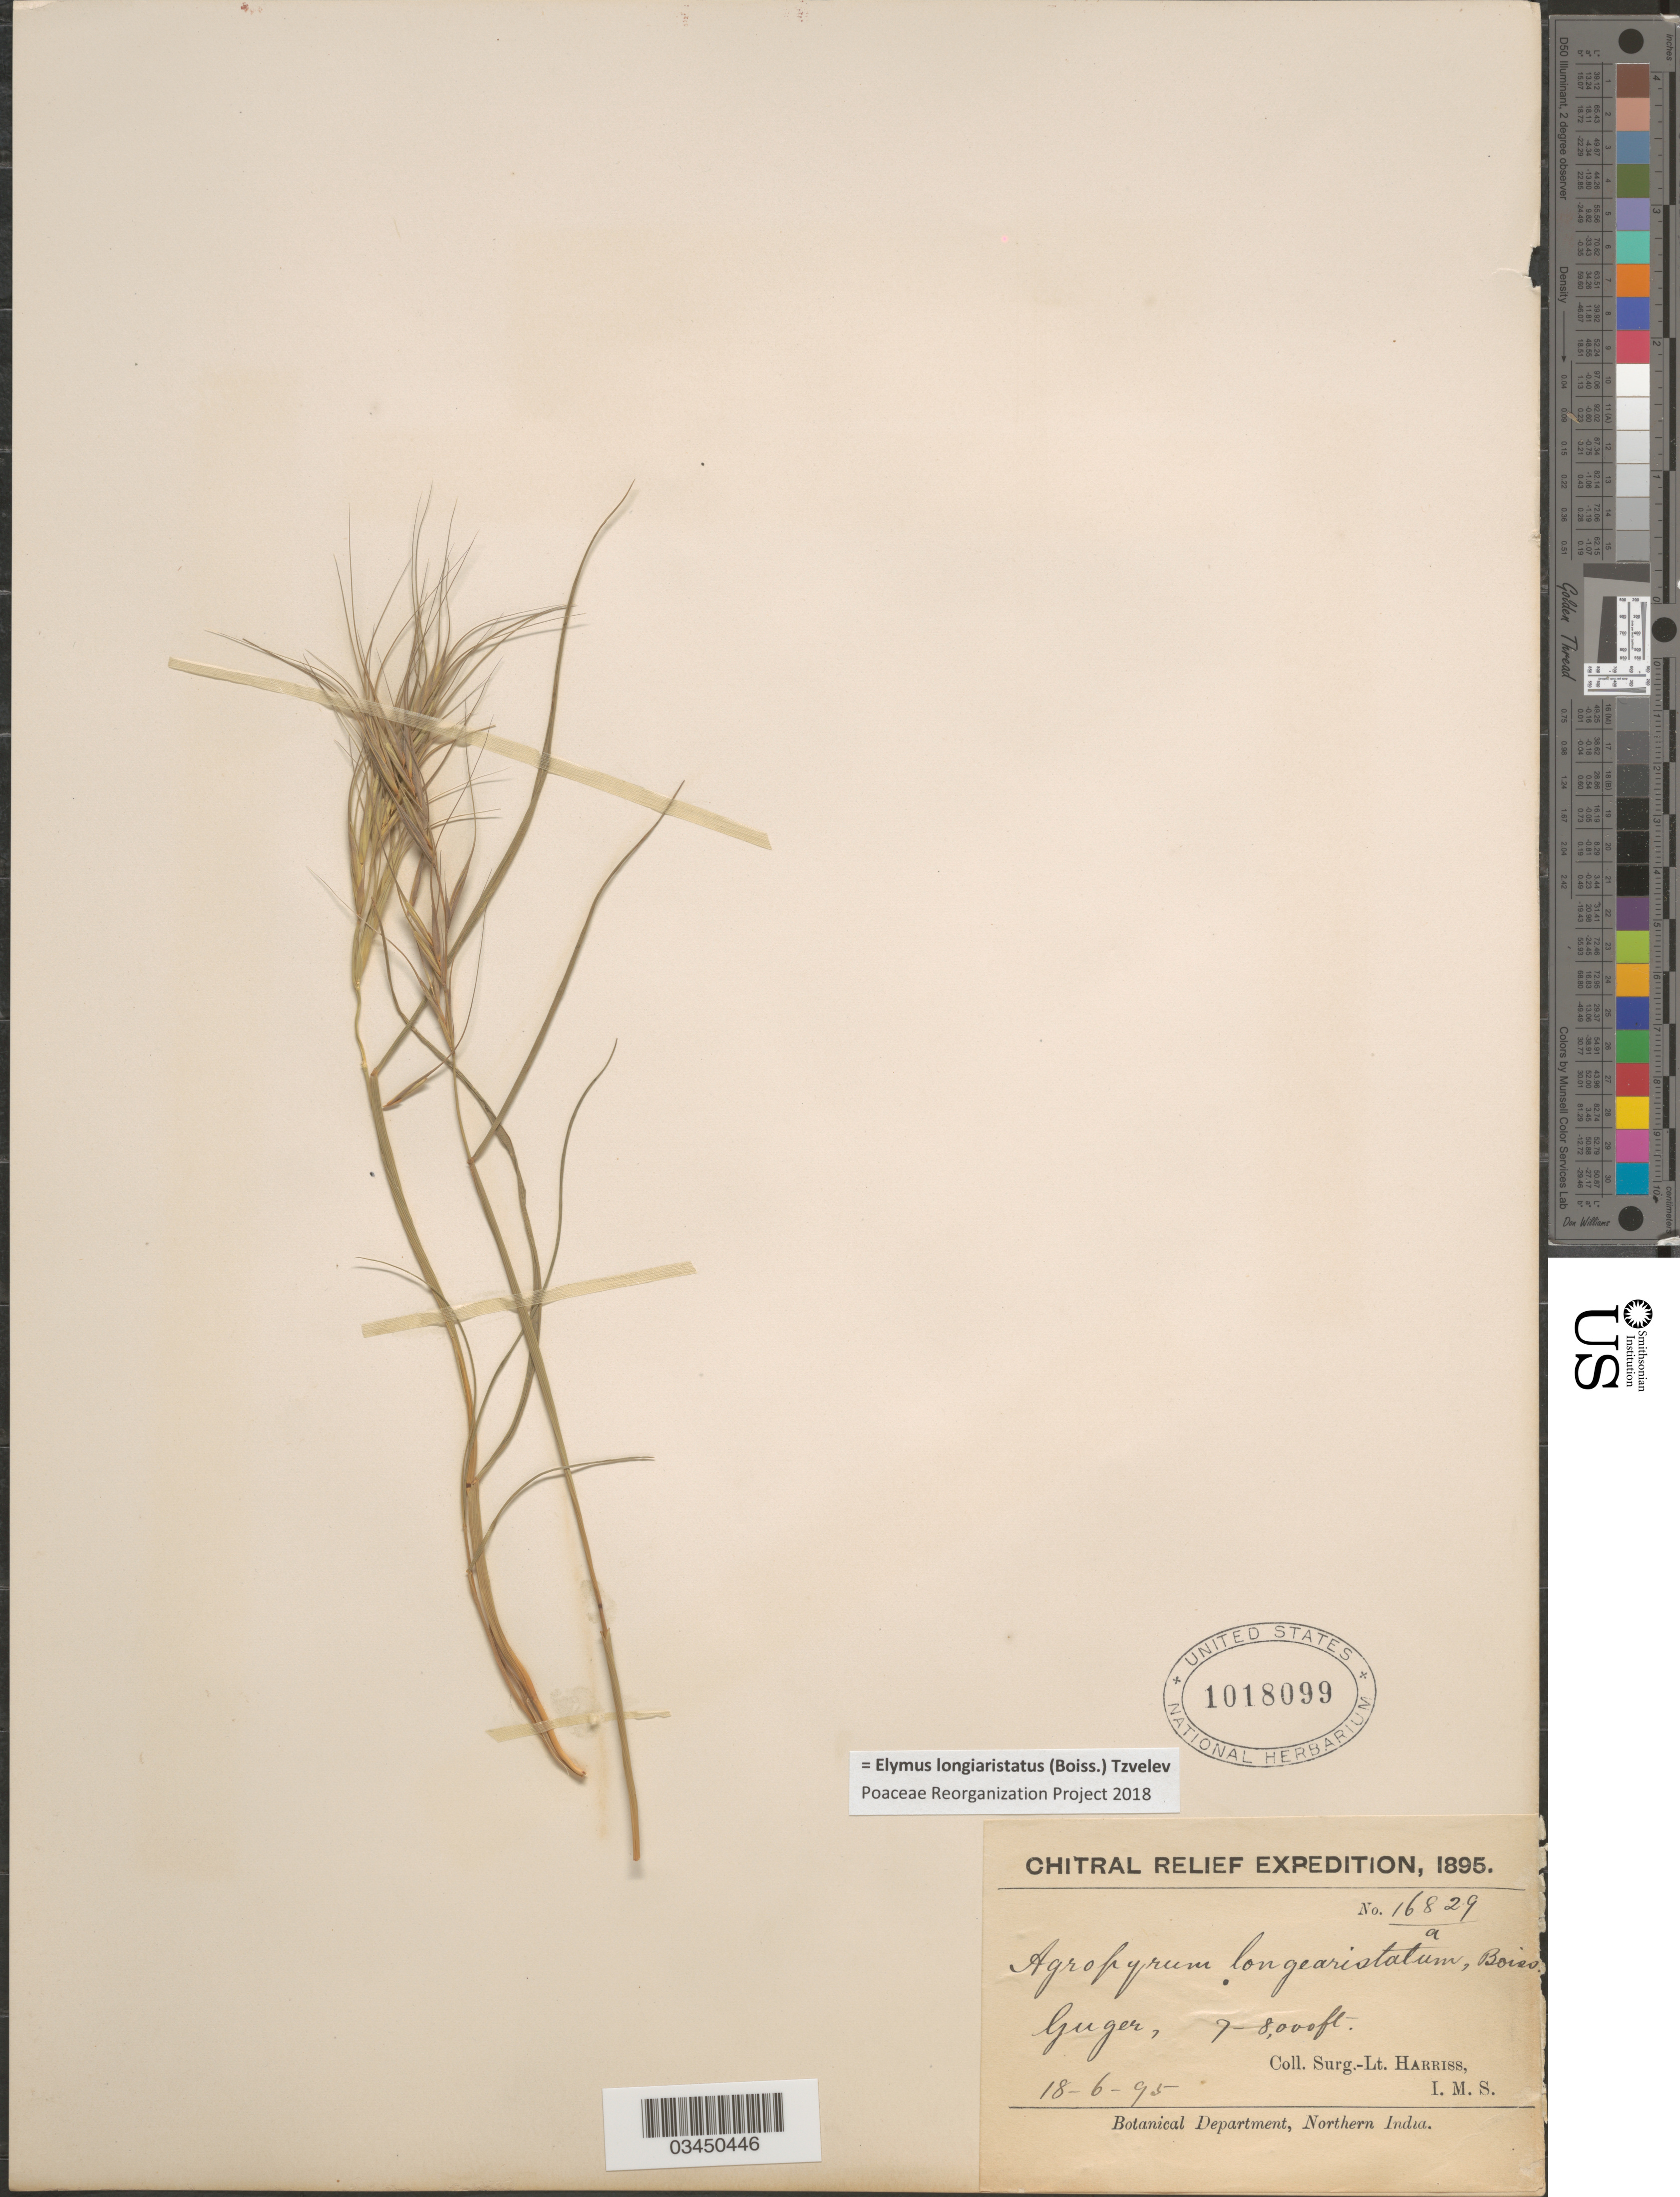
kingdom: Plantae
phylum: Tracheophyta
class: Liliopsida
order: Poales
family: Poaceae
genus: Elymus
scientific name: Elymus longiaristatus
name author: (Boiss.) Tzvelev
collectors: S. A. Harris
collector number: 16829a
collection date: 1895-06-18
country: Pakistan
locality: Chitral Relief Expedition, 1895. Guger.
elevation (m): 2134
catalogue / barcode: US 1018099